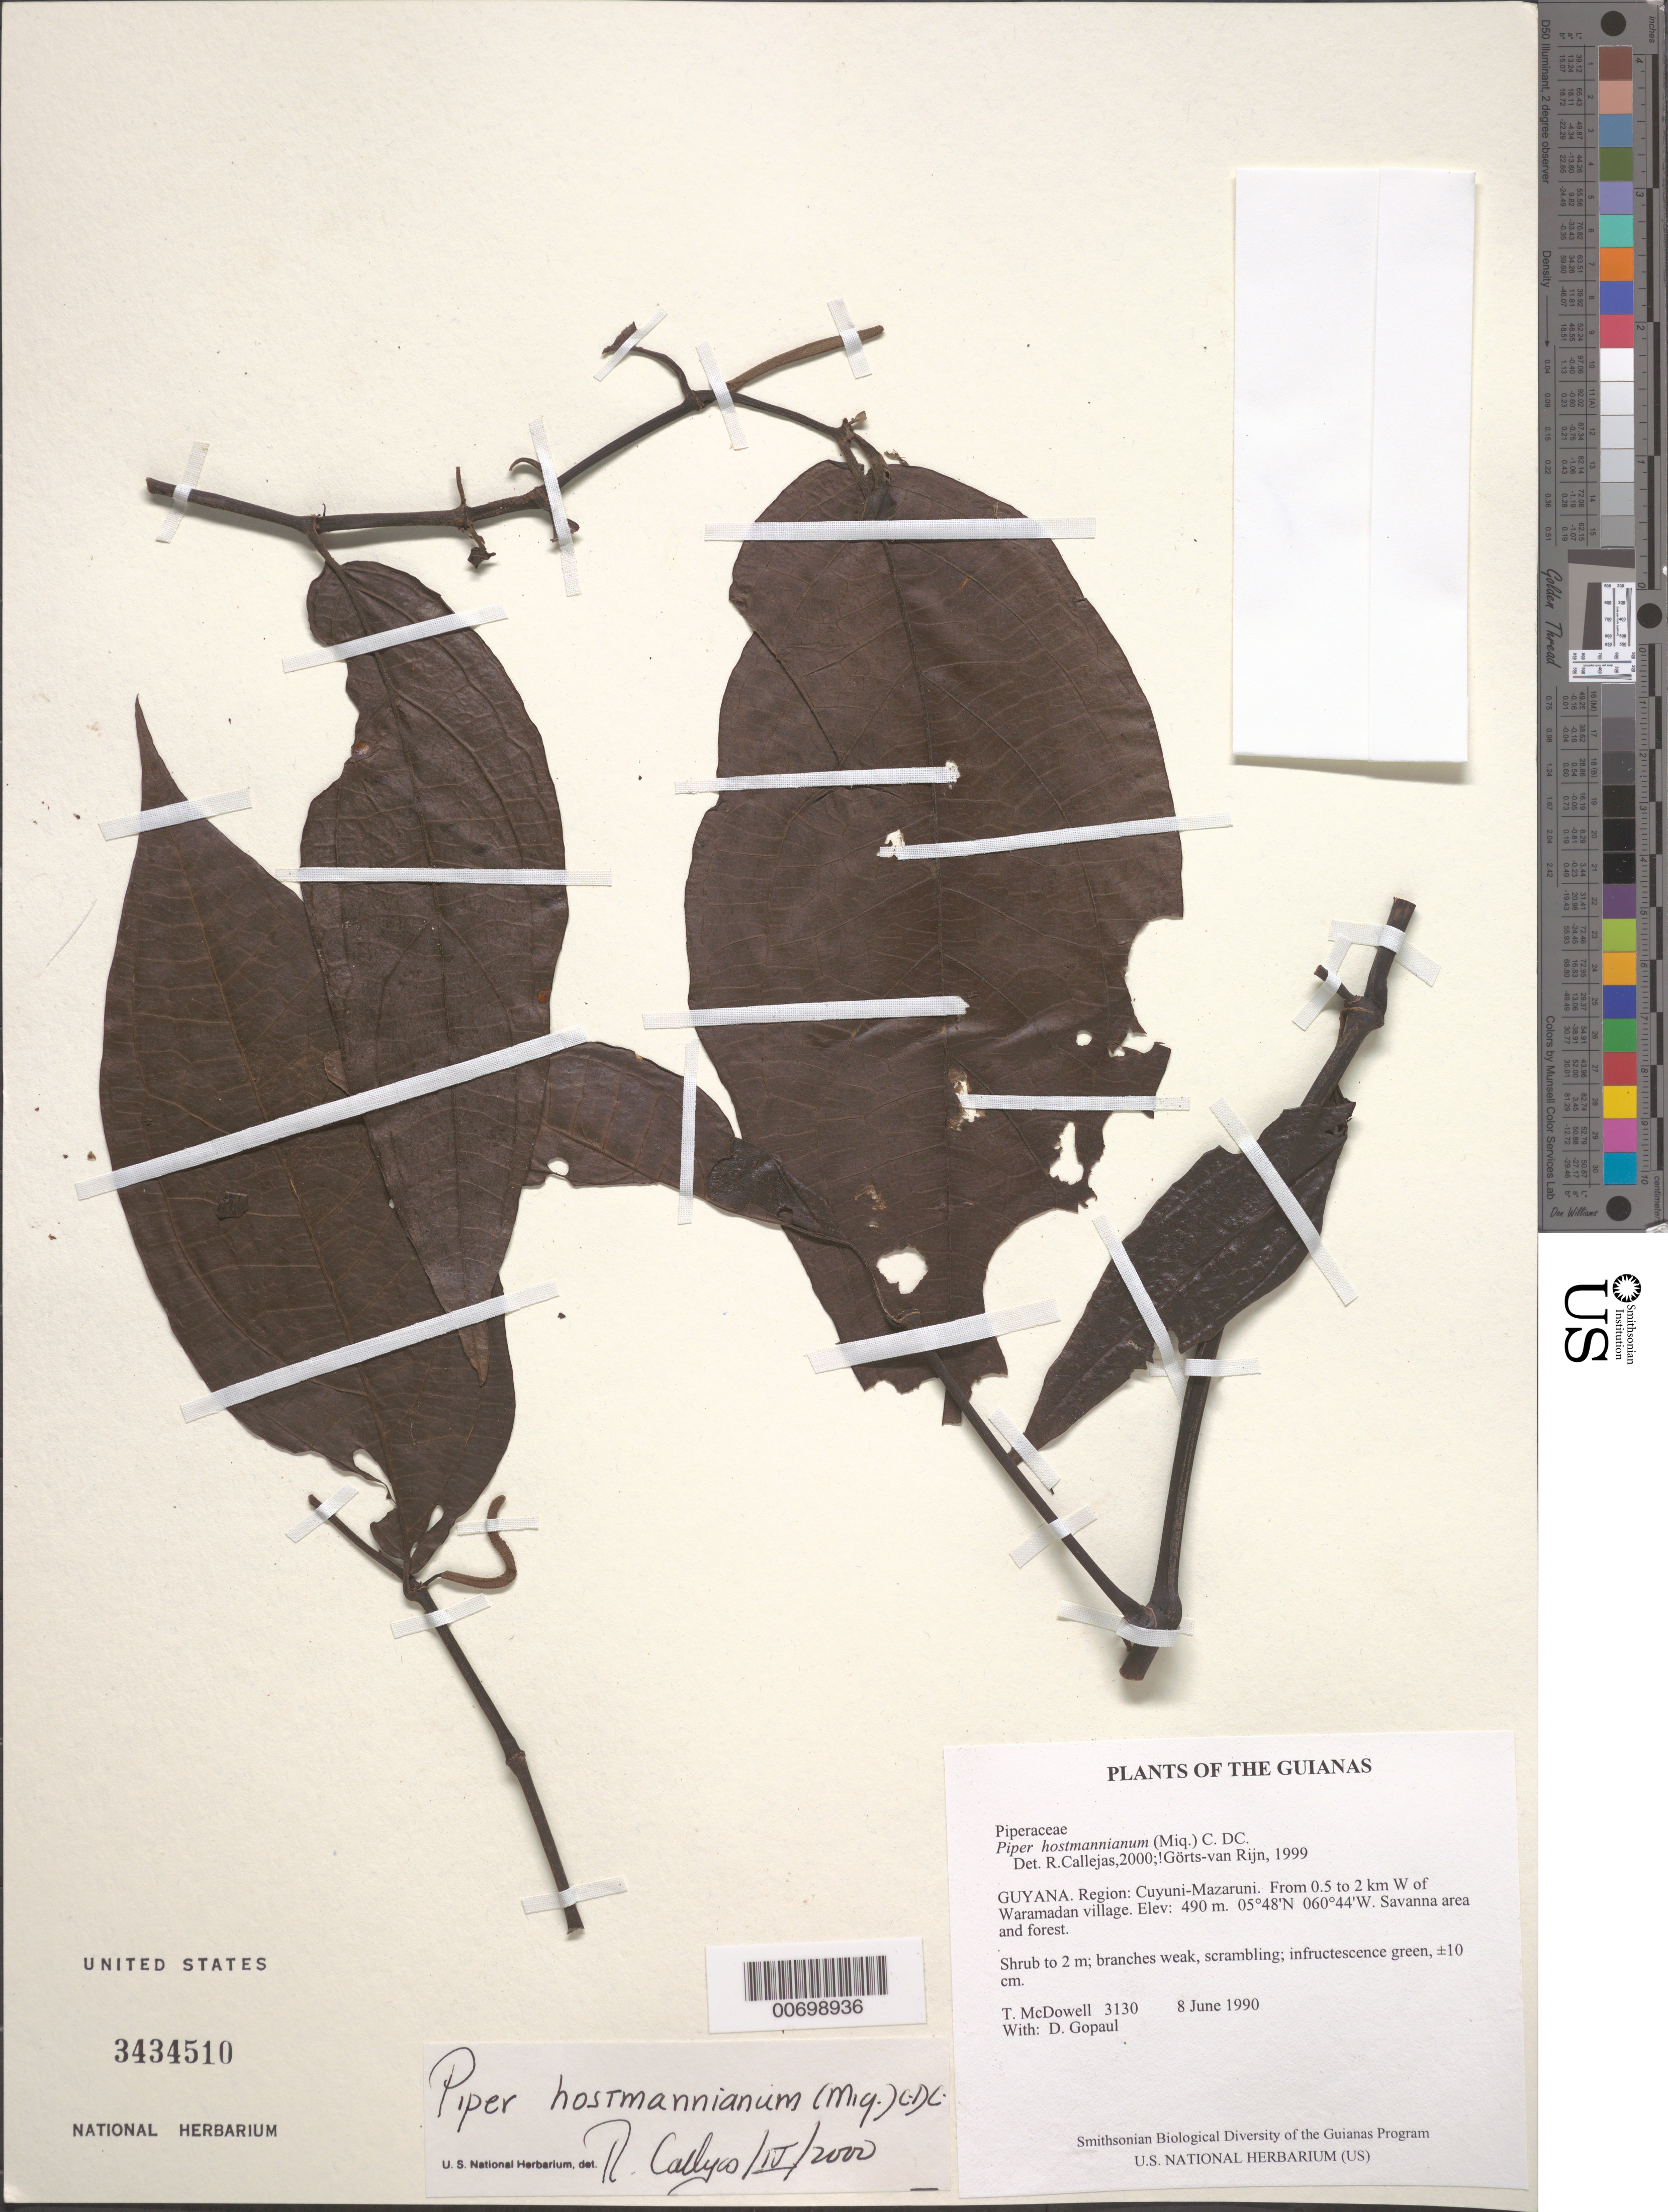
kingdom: Plantae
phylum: Tracheophyta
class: Magnoliopsida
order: Piperales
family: Piperaceae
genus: Piper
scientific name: Piper hostmannianum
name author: (Miq.) C. DC.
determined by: Görts-van Rijn, A. R. A.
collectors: T. McDowell & D. Gopaul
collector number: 3130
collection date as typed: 8 June 1990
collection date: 1990-06-08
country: Guyana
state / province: Cuyuni-Mazaruni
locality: From 0.5 to 2 km W of Waramadan village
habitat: Savanna area and forest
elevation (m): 490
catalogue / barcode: US 3434510